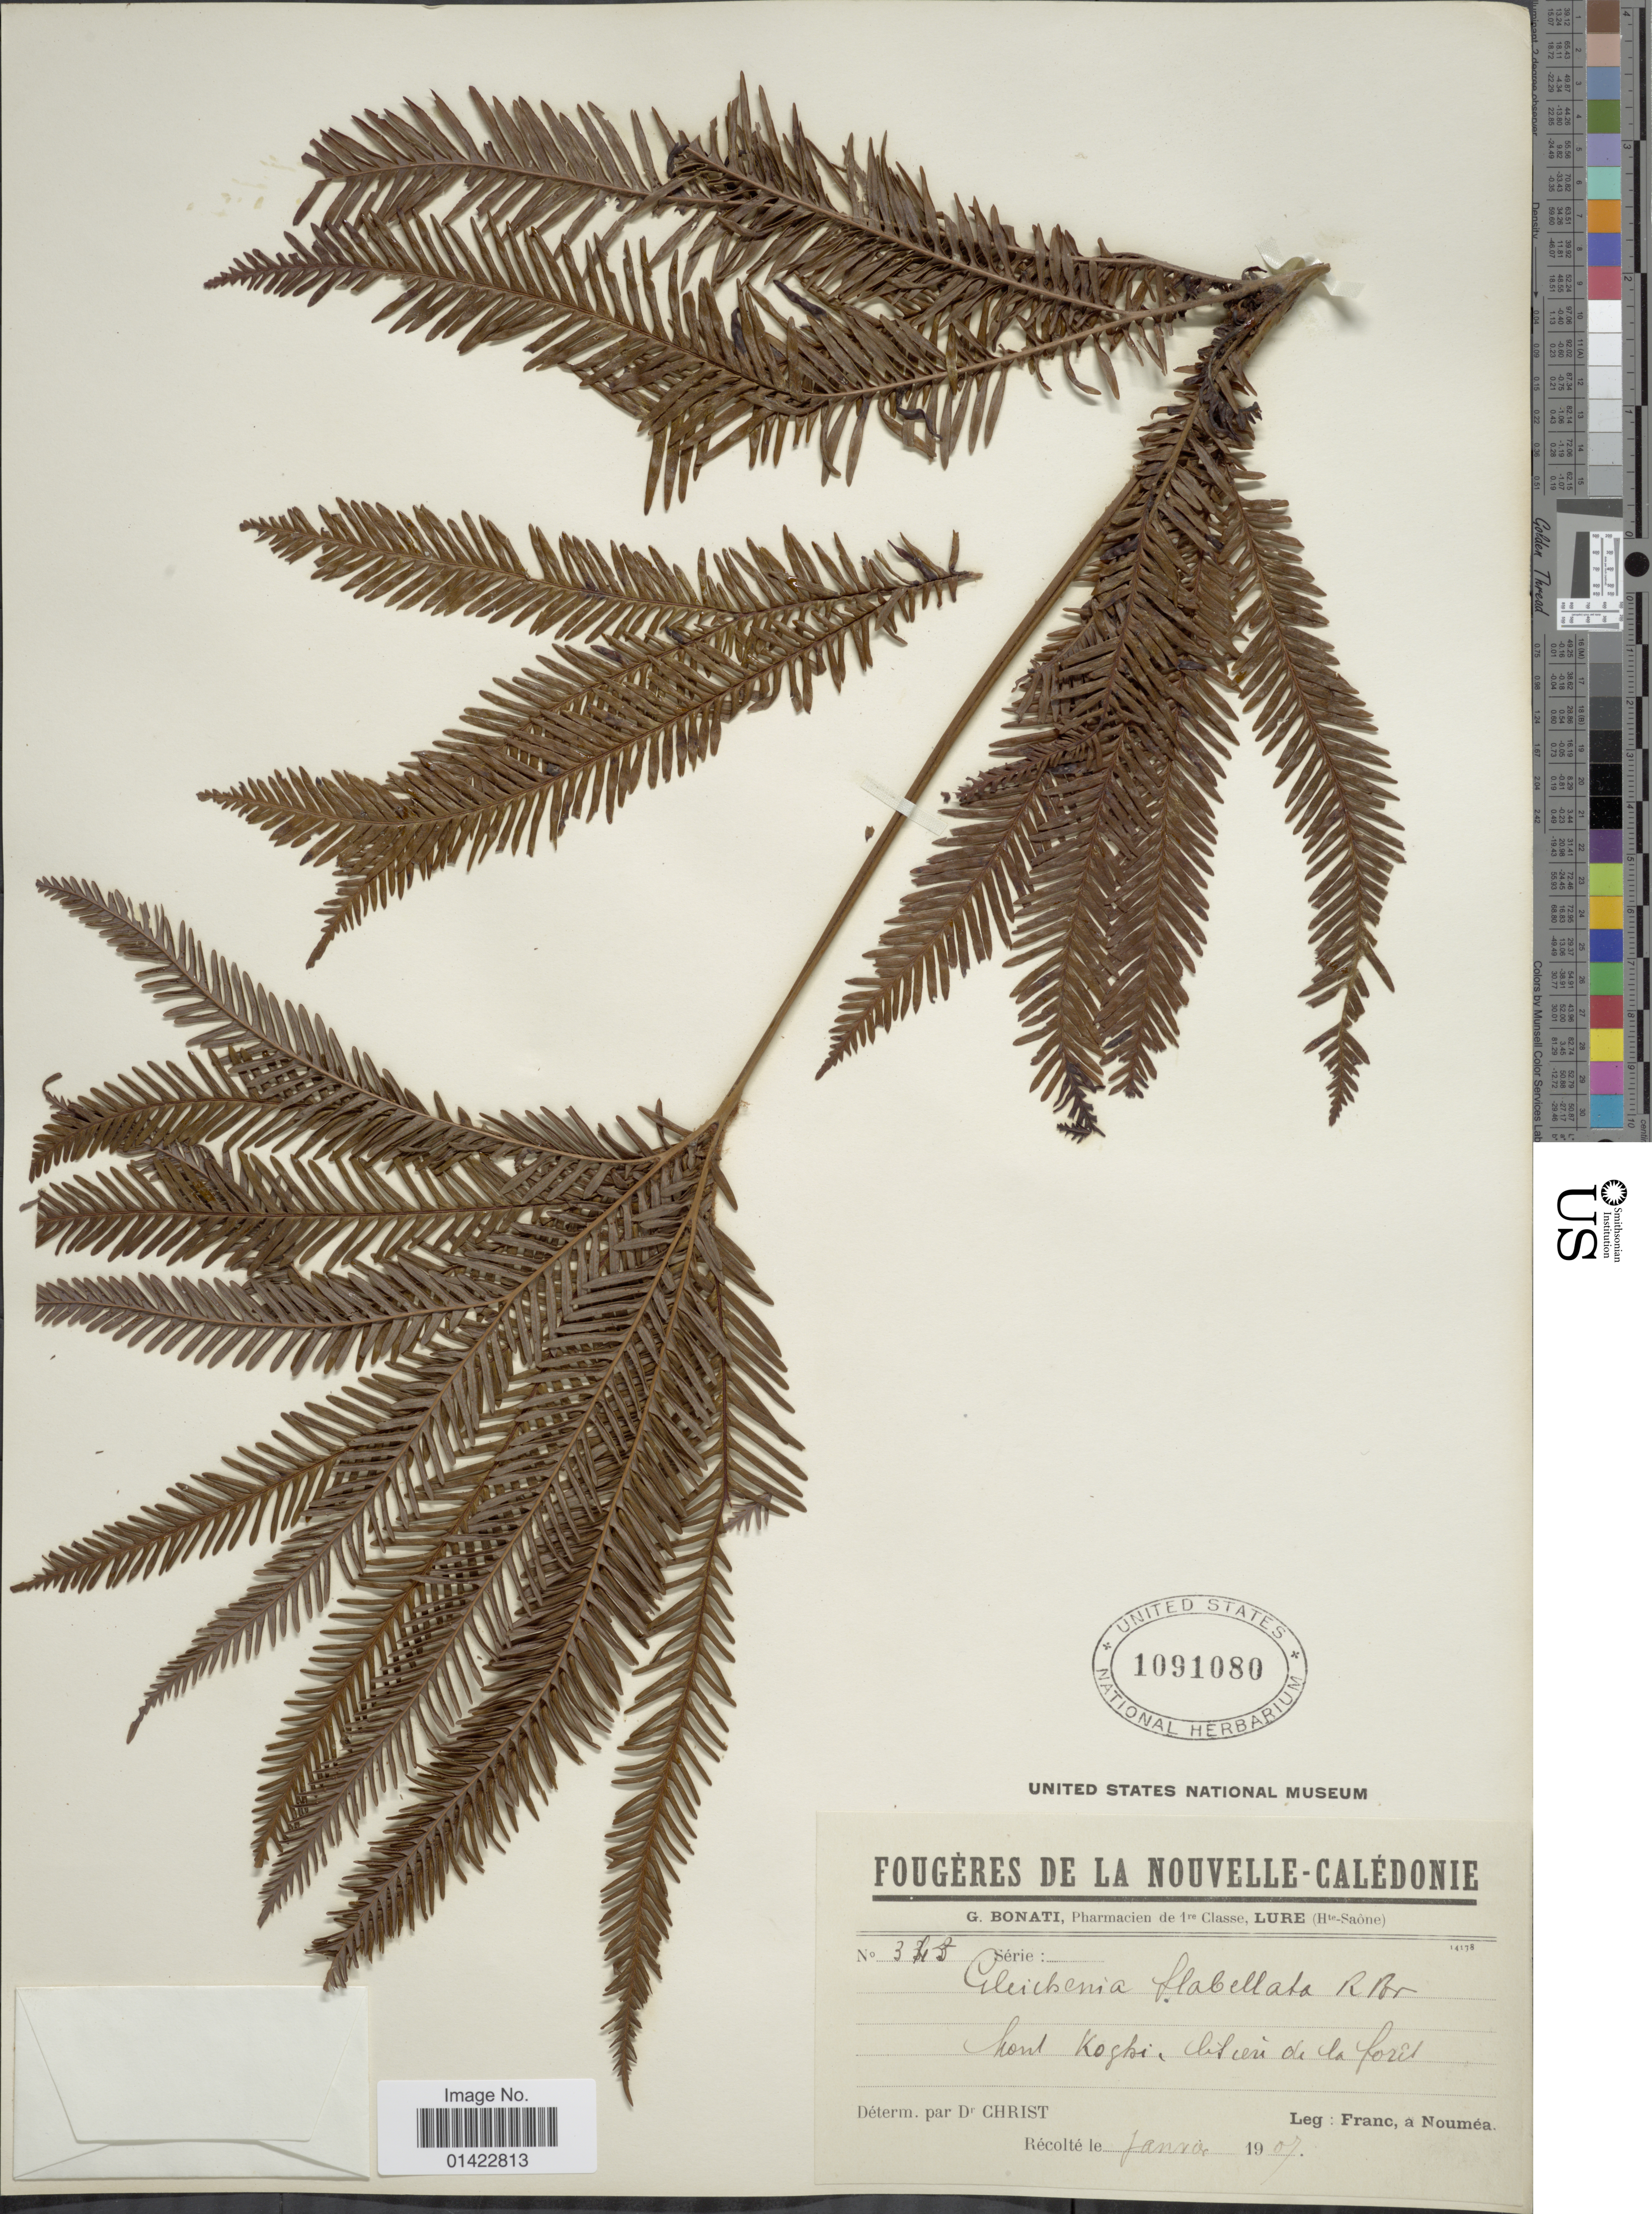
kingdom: Plantae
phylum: Tracheophyta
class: Polypodiopsida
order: Gleicheniales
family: Gleicheniaceae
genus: Sticherus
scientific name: Sticherus flabellatus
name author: (R. Br.) H. St. John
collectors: Franc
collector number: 343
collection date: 1907-01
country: New Caledonia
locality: De la Nouvelle-Caledonie. Mount Koghis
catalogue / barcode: US 1091080